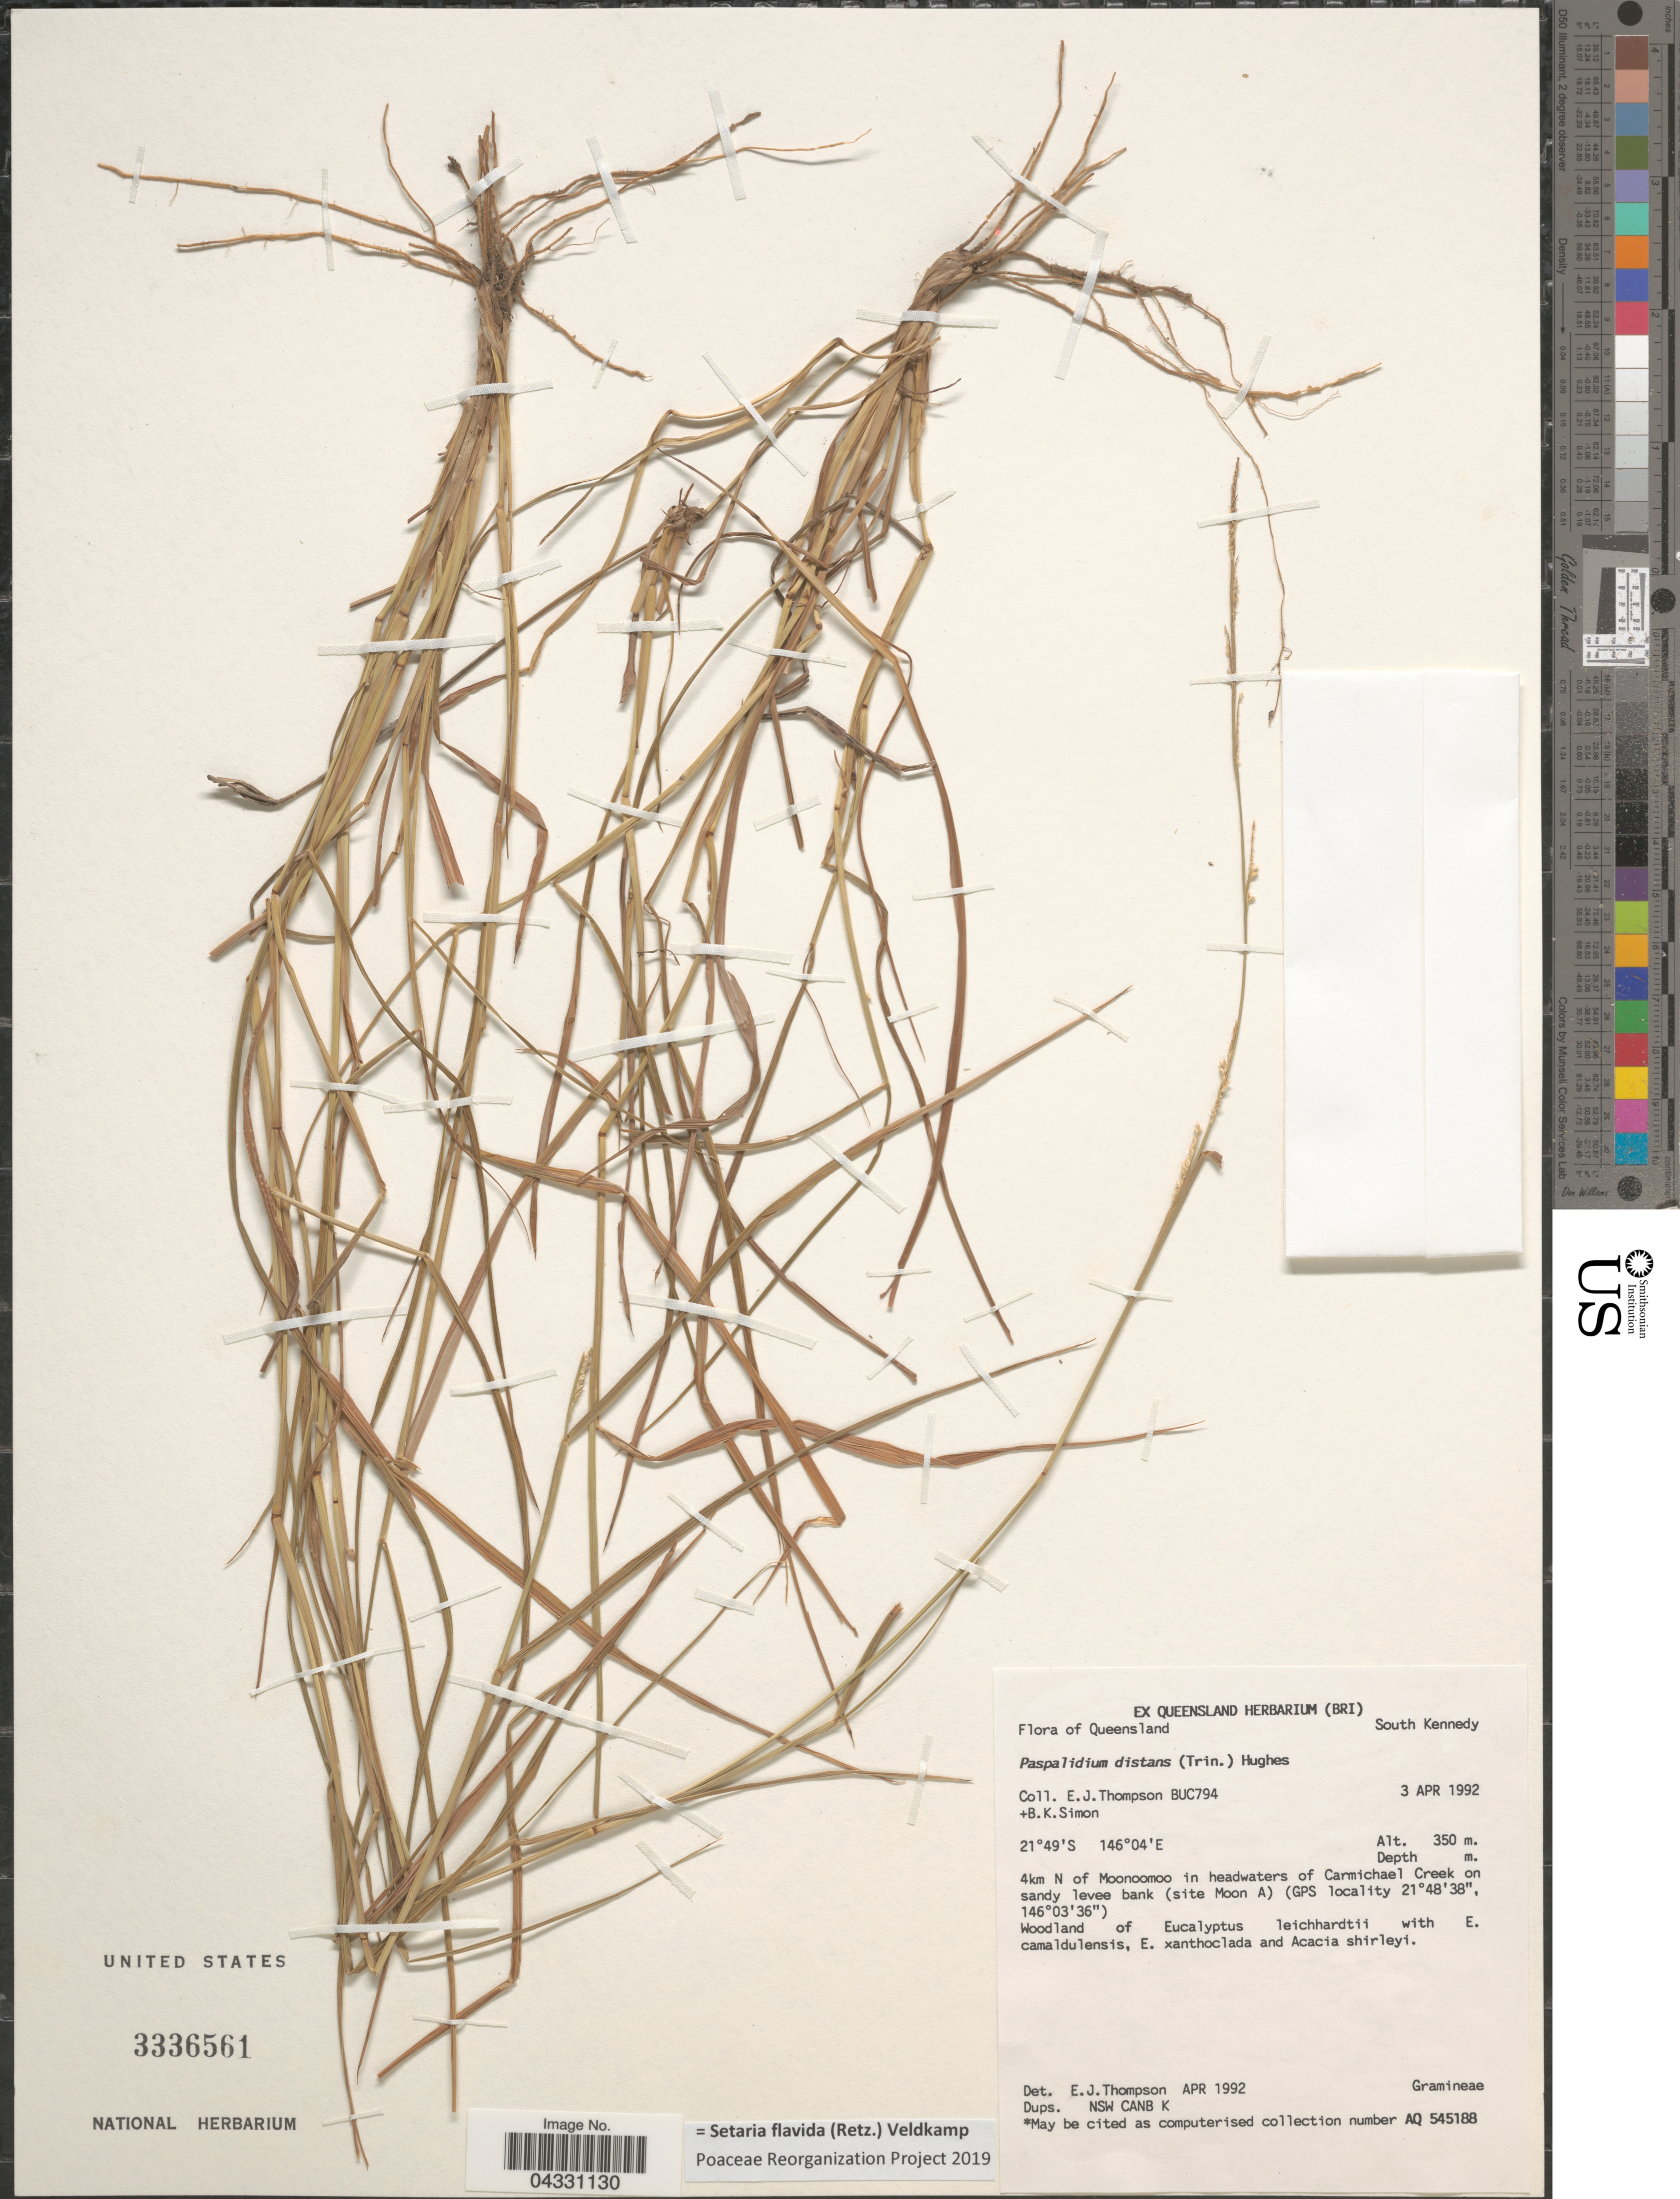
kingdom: Plantae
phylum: Tracheophyta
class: Liliopsida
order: Poales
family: Poaceae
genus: Setaria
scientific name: Setaria flavida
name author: (Retz.) Veldkamp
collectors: E. J. Thompson & B. K. Simon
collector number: BUC794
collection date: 1992-04-03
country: Australia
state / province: Queensland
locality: South Kennedy. 4km N of Moonoomoo in headwaters of Carmichael Creek on sandy levee bank (site Moon A).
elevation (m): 350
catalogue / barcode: US 3336561